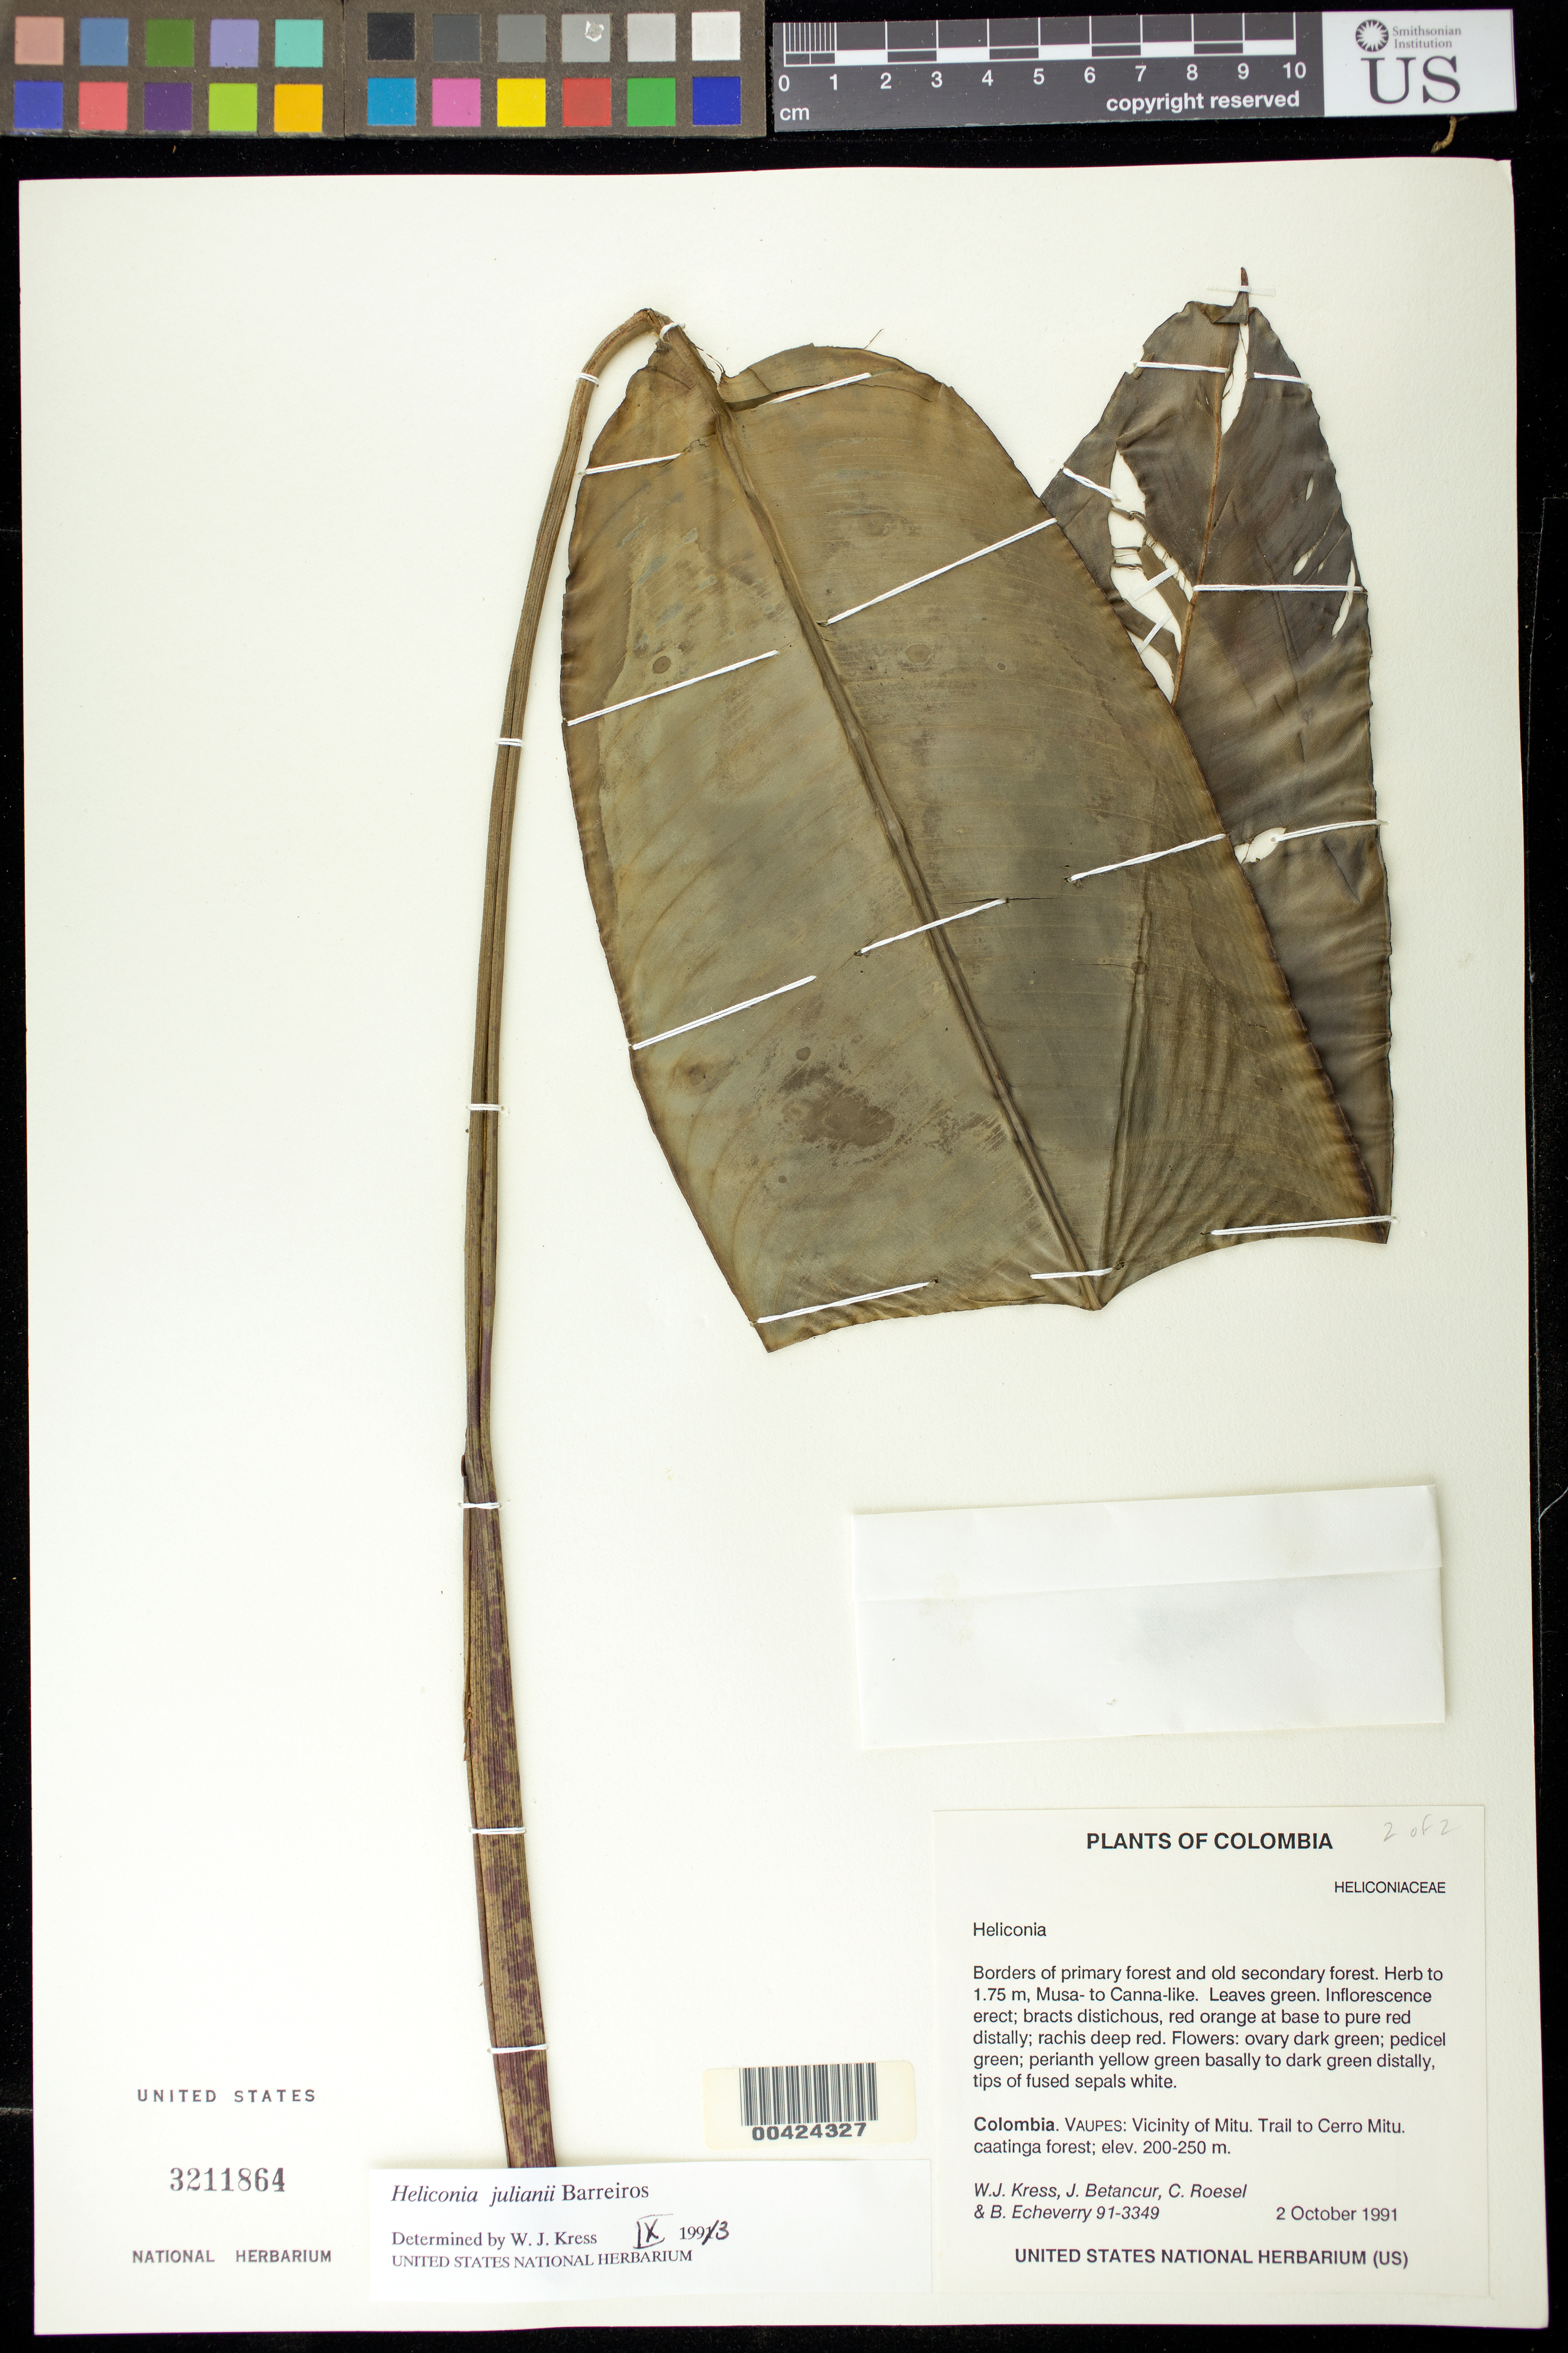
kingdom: Plantae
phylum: Tracheophyta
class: Liliopsida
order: Zingiberales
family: Heliconiaceae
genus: Heliconia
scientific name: Heliconia julianii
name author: Barreiros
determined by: Kress, W. J., (US), Smithsonian Institution - National Museum of Natural History (UNITED STATES)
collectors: W. J. Kress, J. C. Betancur, C. S. Roesel & B. Echeverry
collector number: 91-3349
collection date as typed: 02 Oct 1991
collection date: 1991-10-02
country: Colombia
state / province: Vaupés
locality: Cerro Mitu, Trail to; vicinity of Mitu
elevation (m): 200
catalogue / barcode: US 3211864